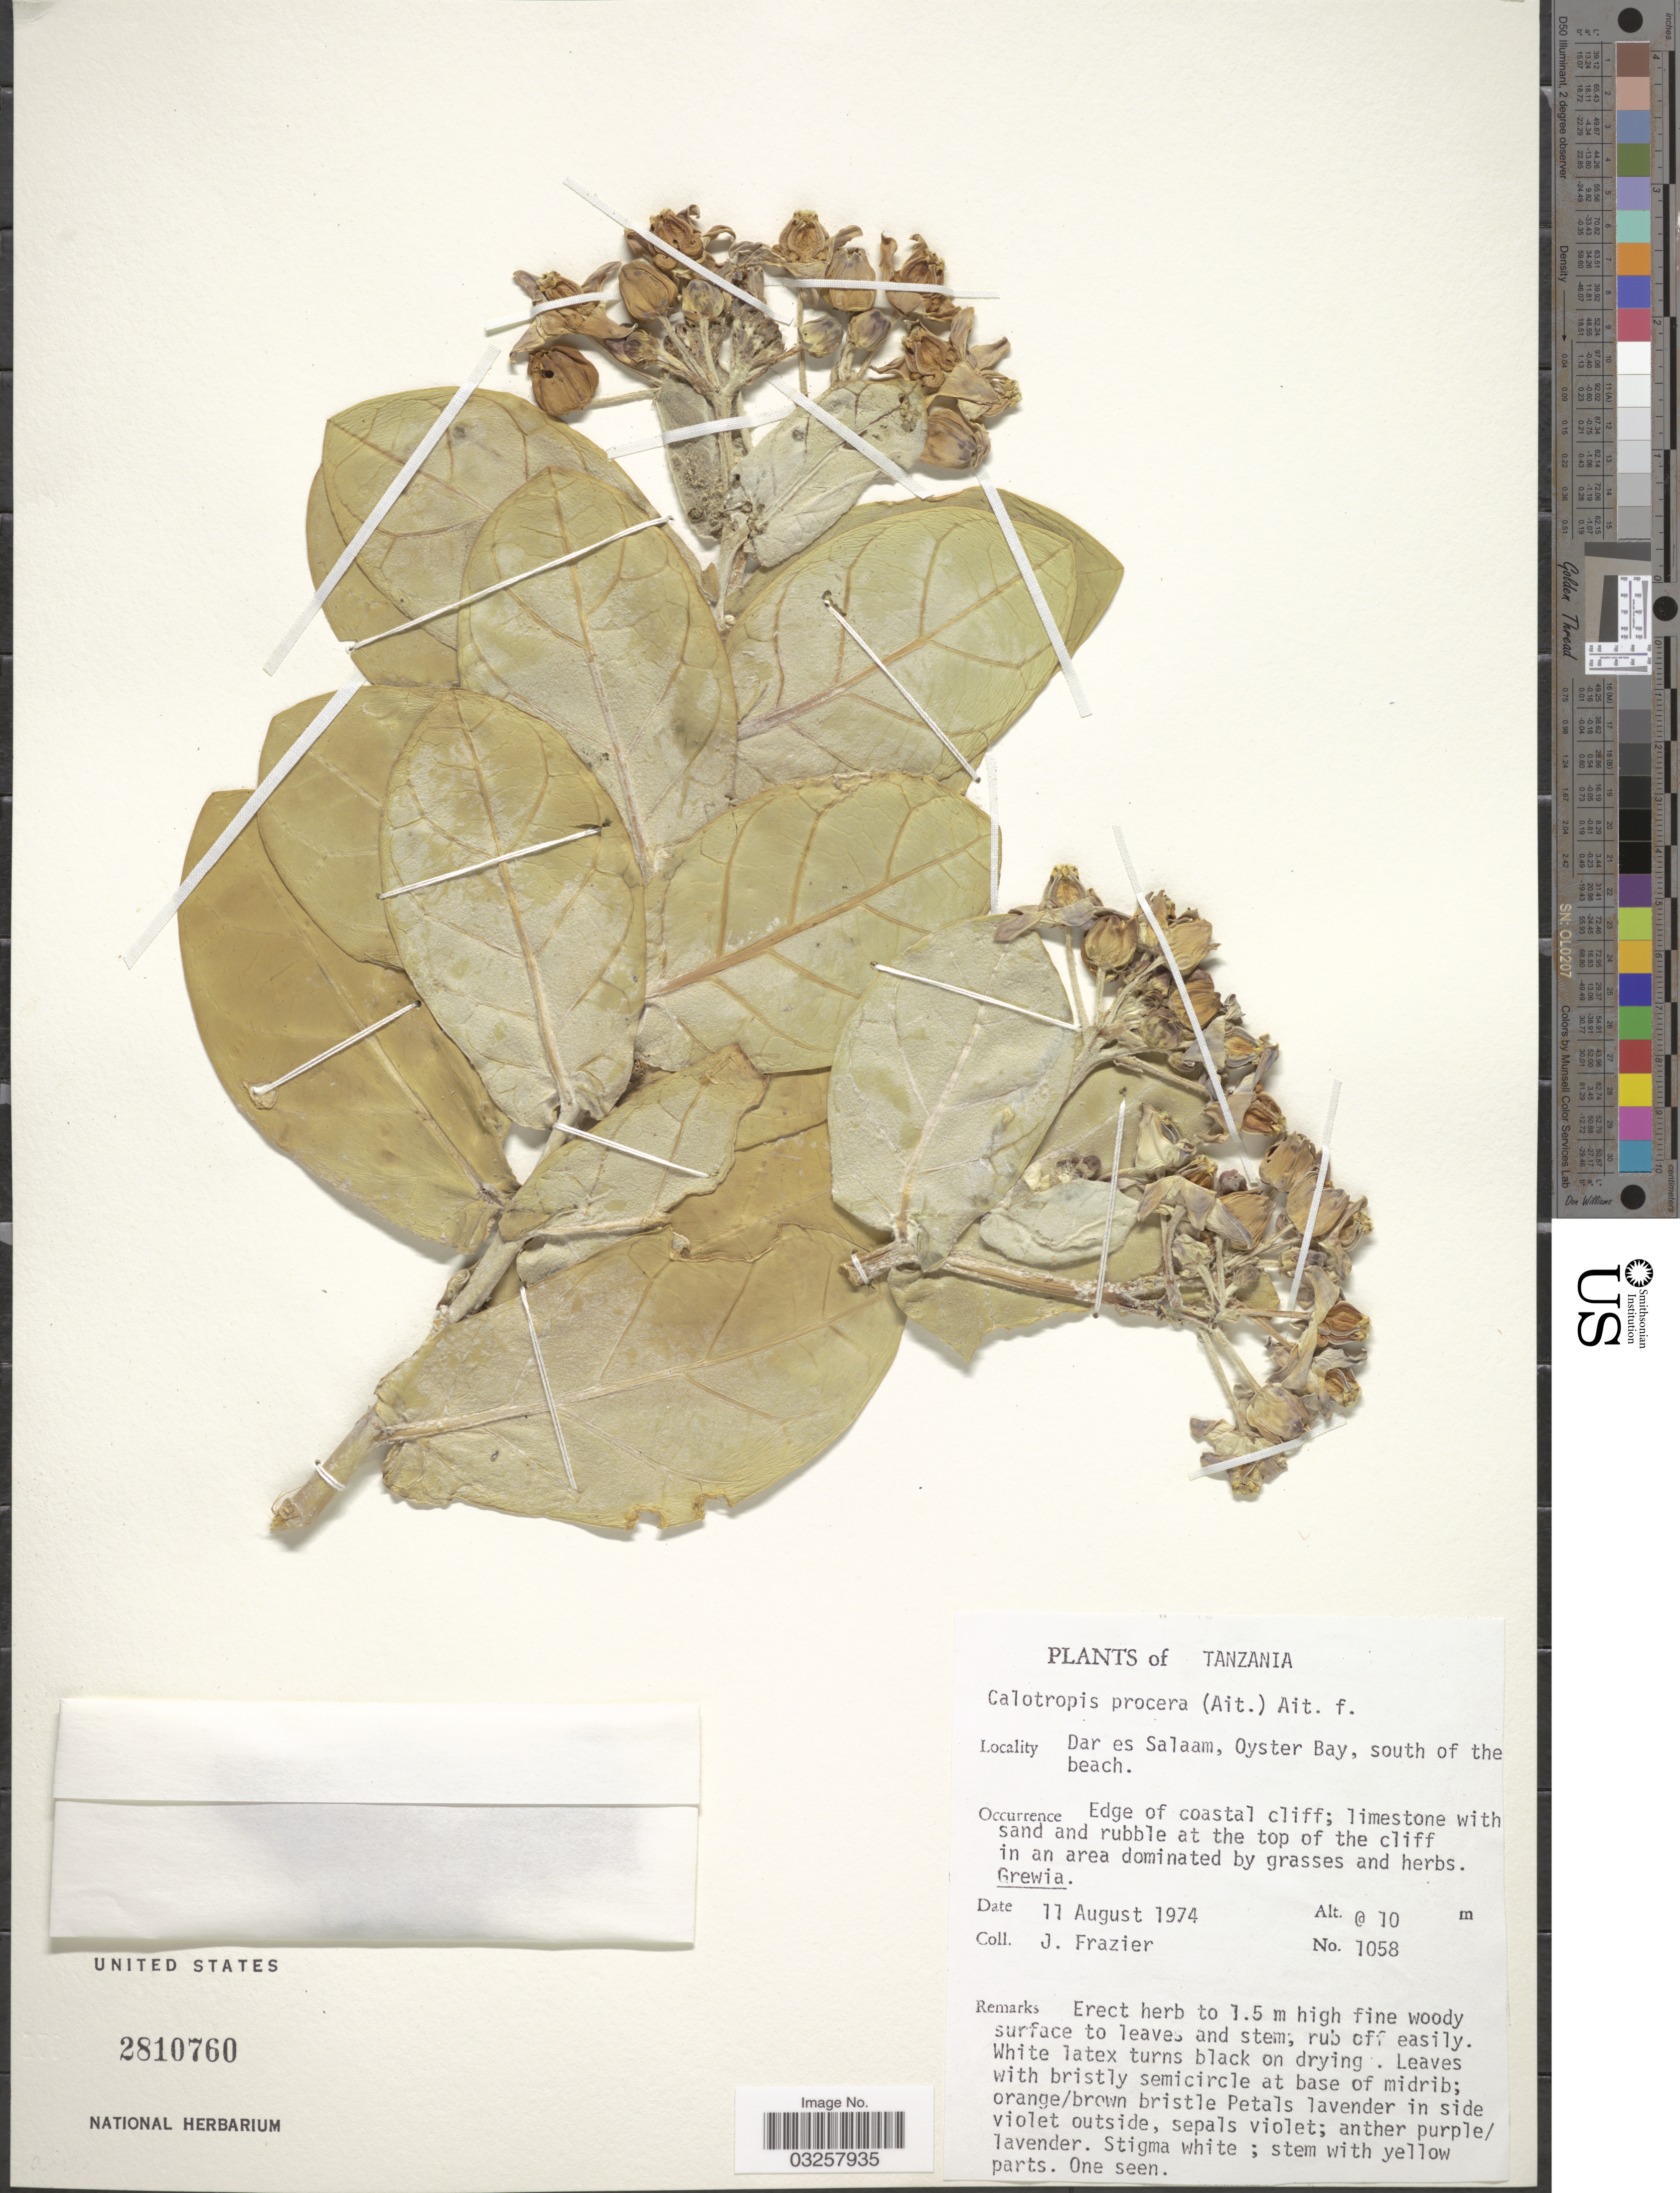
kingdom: Plantae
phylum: Tracheophyta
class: Magnoliopsida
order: Gentianales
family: Apocynaceae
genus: Calotropis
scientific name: Calotropis procera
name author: (Aiton) W.T. Aiton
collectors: J. Frazier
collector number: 1058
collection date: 1974-08-11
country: Tanzania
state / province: Dar es Salaam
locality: Oyster Bay, south of the beach.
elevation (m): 10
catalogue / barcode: US 2810760